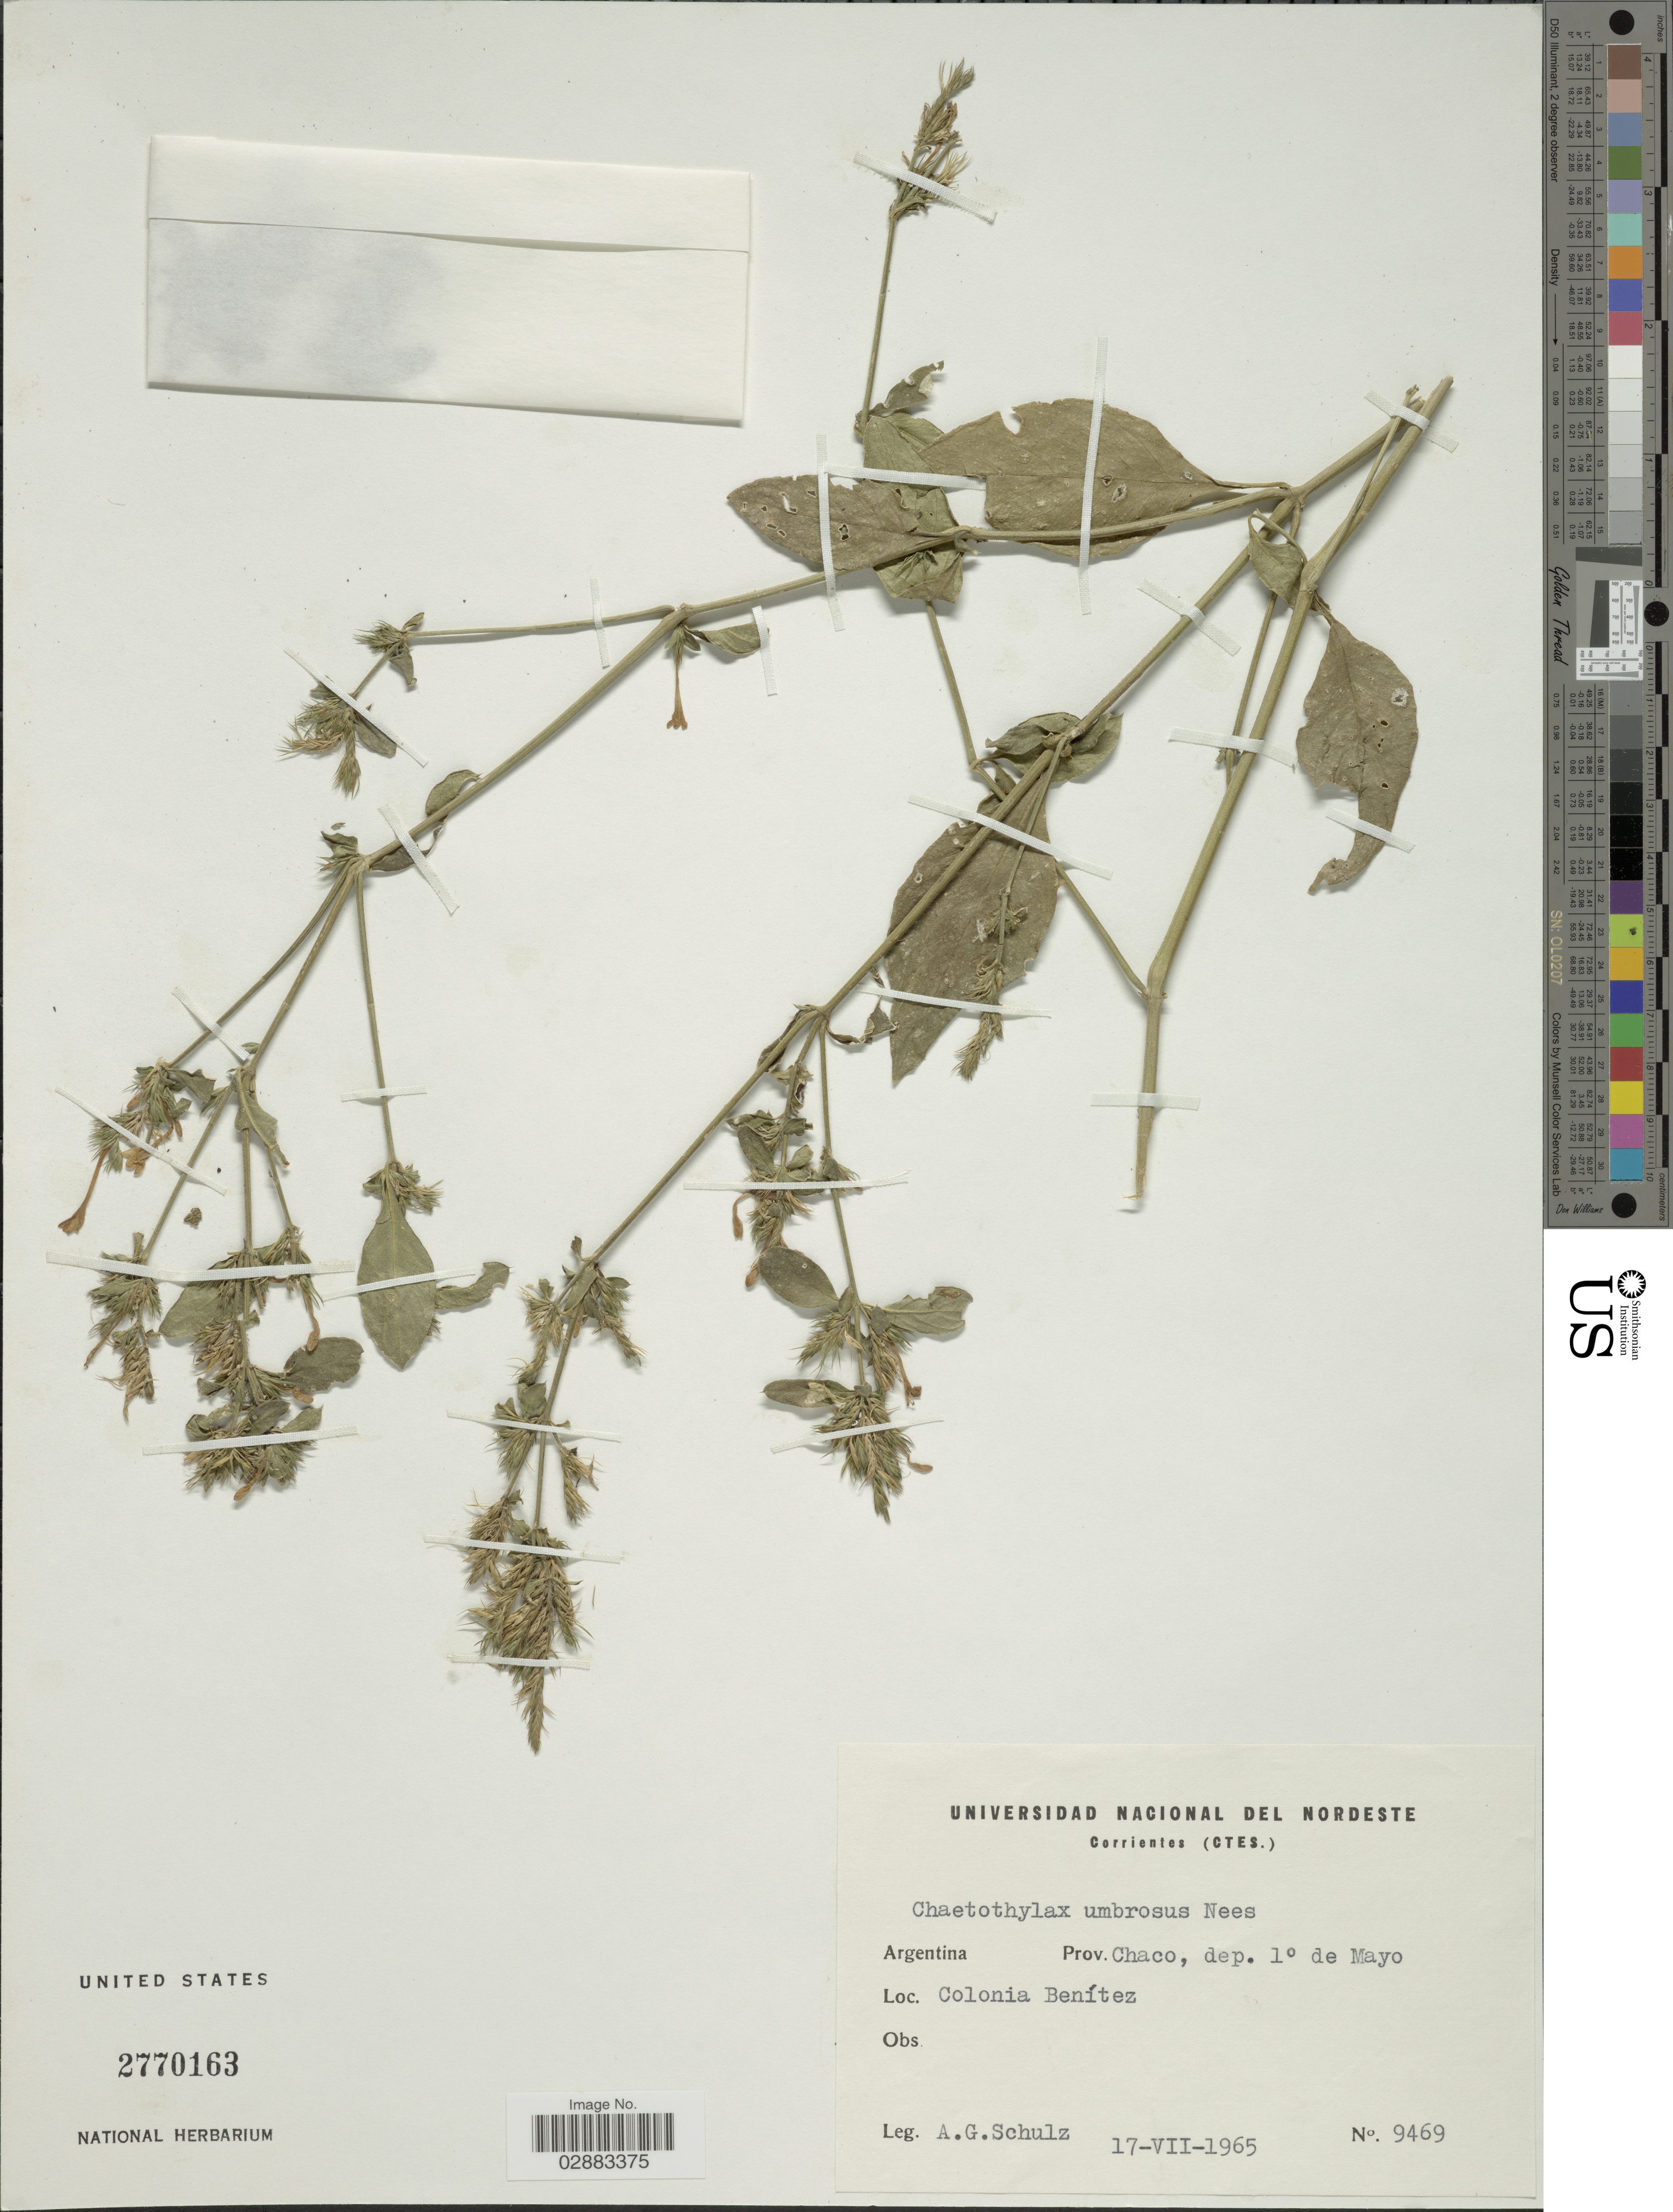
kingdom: Plantae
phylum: Tracheophyta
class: Magnoliopsida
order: Lamiales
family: Acanthaceae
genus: Justicia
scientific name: Justicia goudotii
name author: V.A.W. Graham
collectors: A. G. Schulz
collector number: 9469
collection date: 1965-07-17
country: Argentina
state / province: Chaco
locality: Dep. 1° de Mayo. Colonia Benítez.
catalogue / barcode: US 2770163